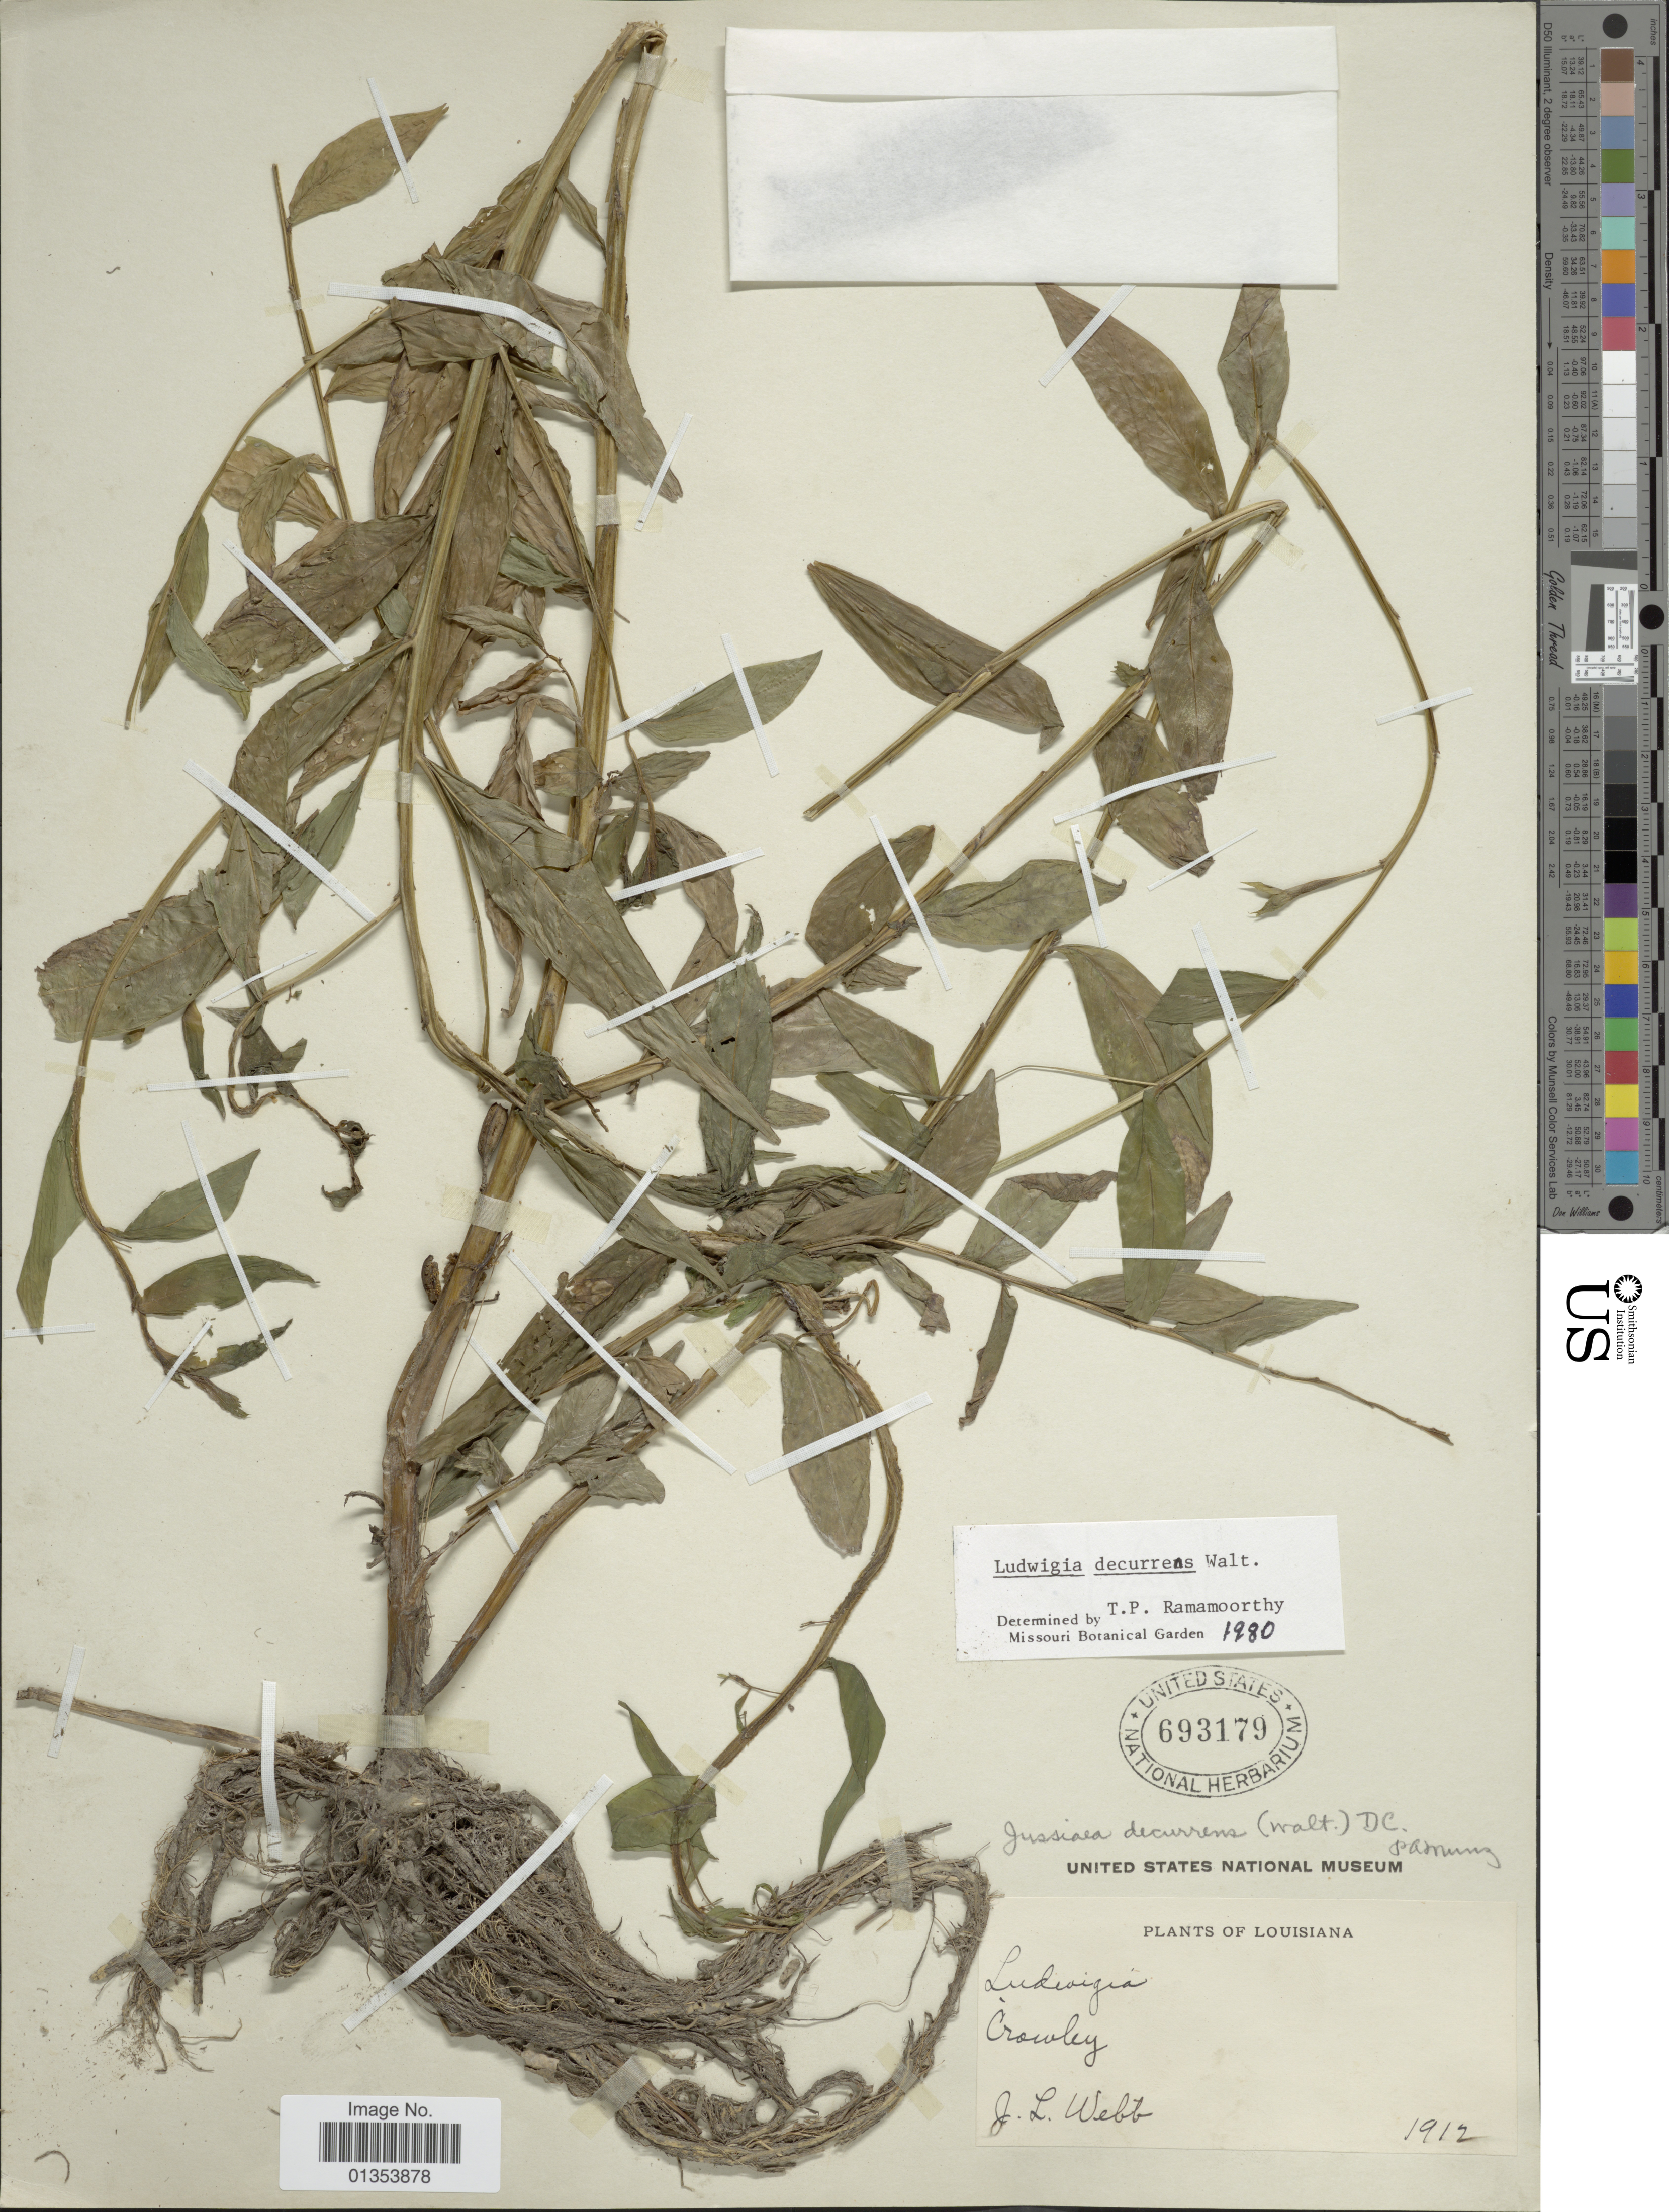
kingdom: Plantae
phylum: Tracheophyta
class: Magnoliopsida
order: Myrtales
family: Onagraceae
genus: Ludwigia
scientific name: Ludwigia decurrens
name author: Walter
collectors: J. Webb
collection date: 1912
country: United States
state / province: Louisiana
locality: Crowley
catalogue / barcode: US 693179